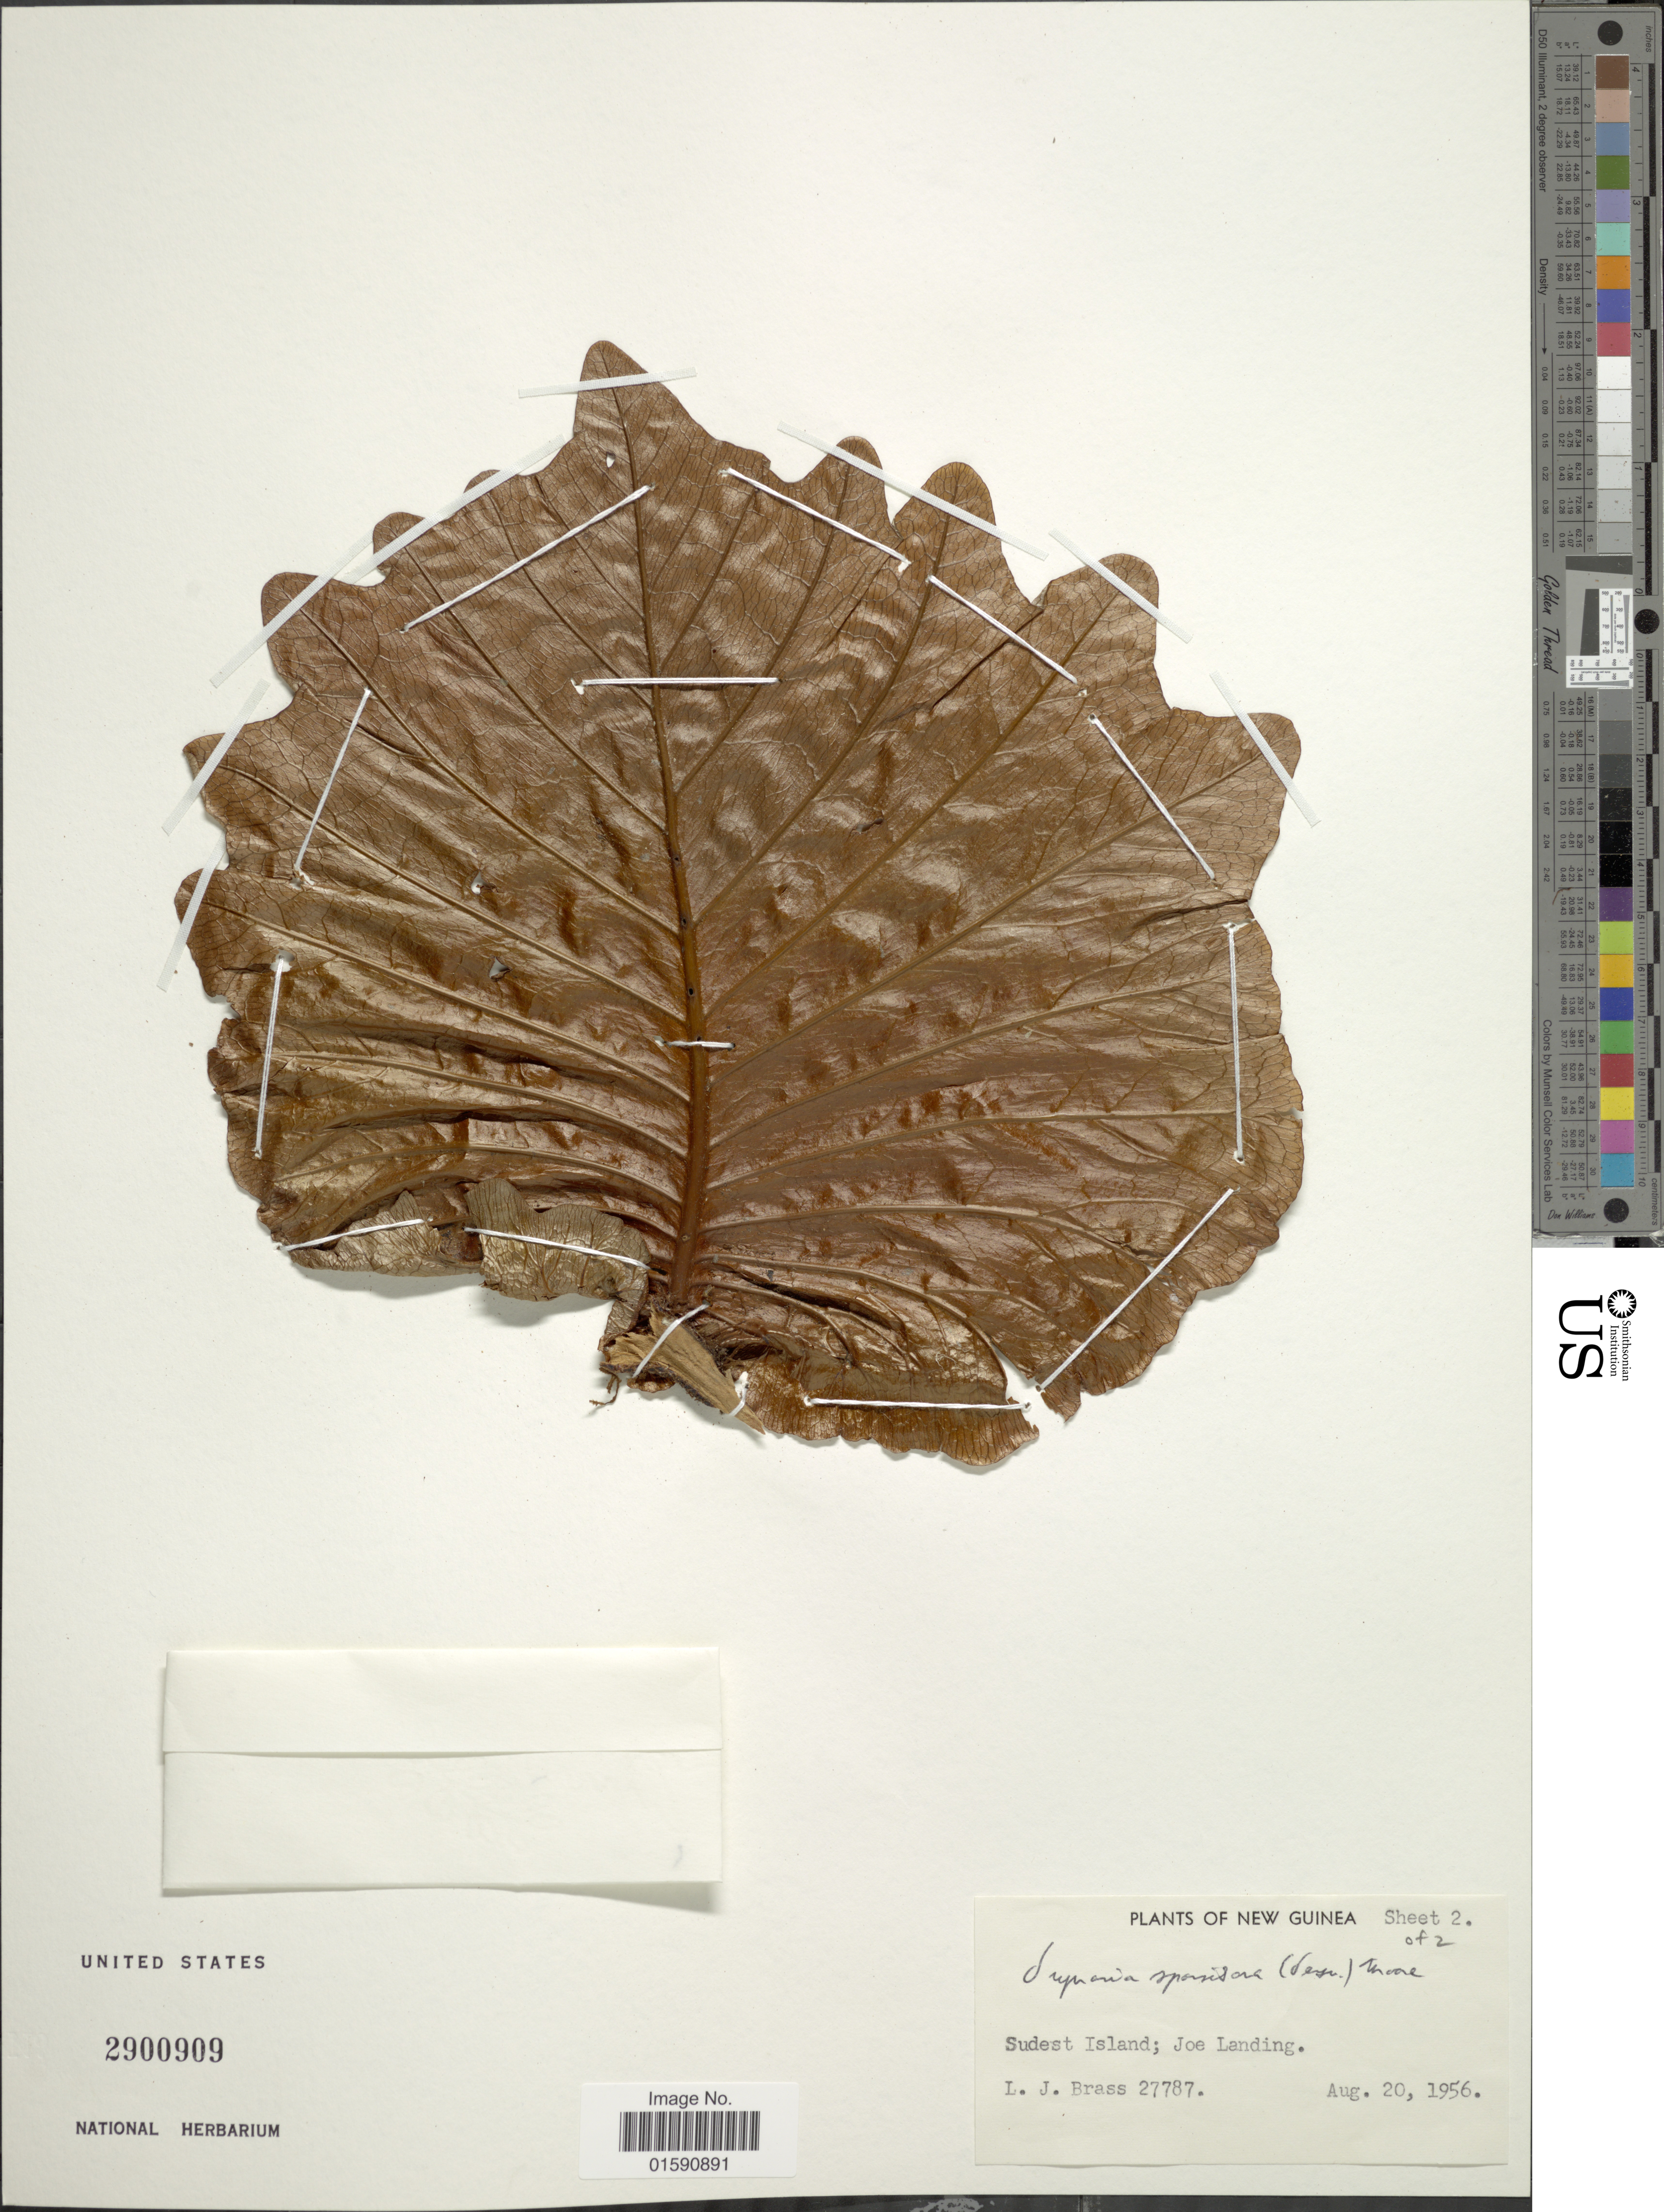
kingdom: Plantae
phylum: Tracheophyta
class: Polypodiopsida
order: Polypodiales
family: Polypodiaceae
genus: Drynaria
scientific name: Drynaria sparsisora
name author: (Desu.) T. Moore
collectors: L. J. Brass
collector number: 27787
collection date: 1956-08-20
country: Papua New Guinea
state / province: Milne Bay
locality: Sudest Isl.: Joe Landing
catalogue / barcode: US 2900909